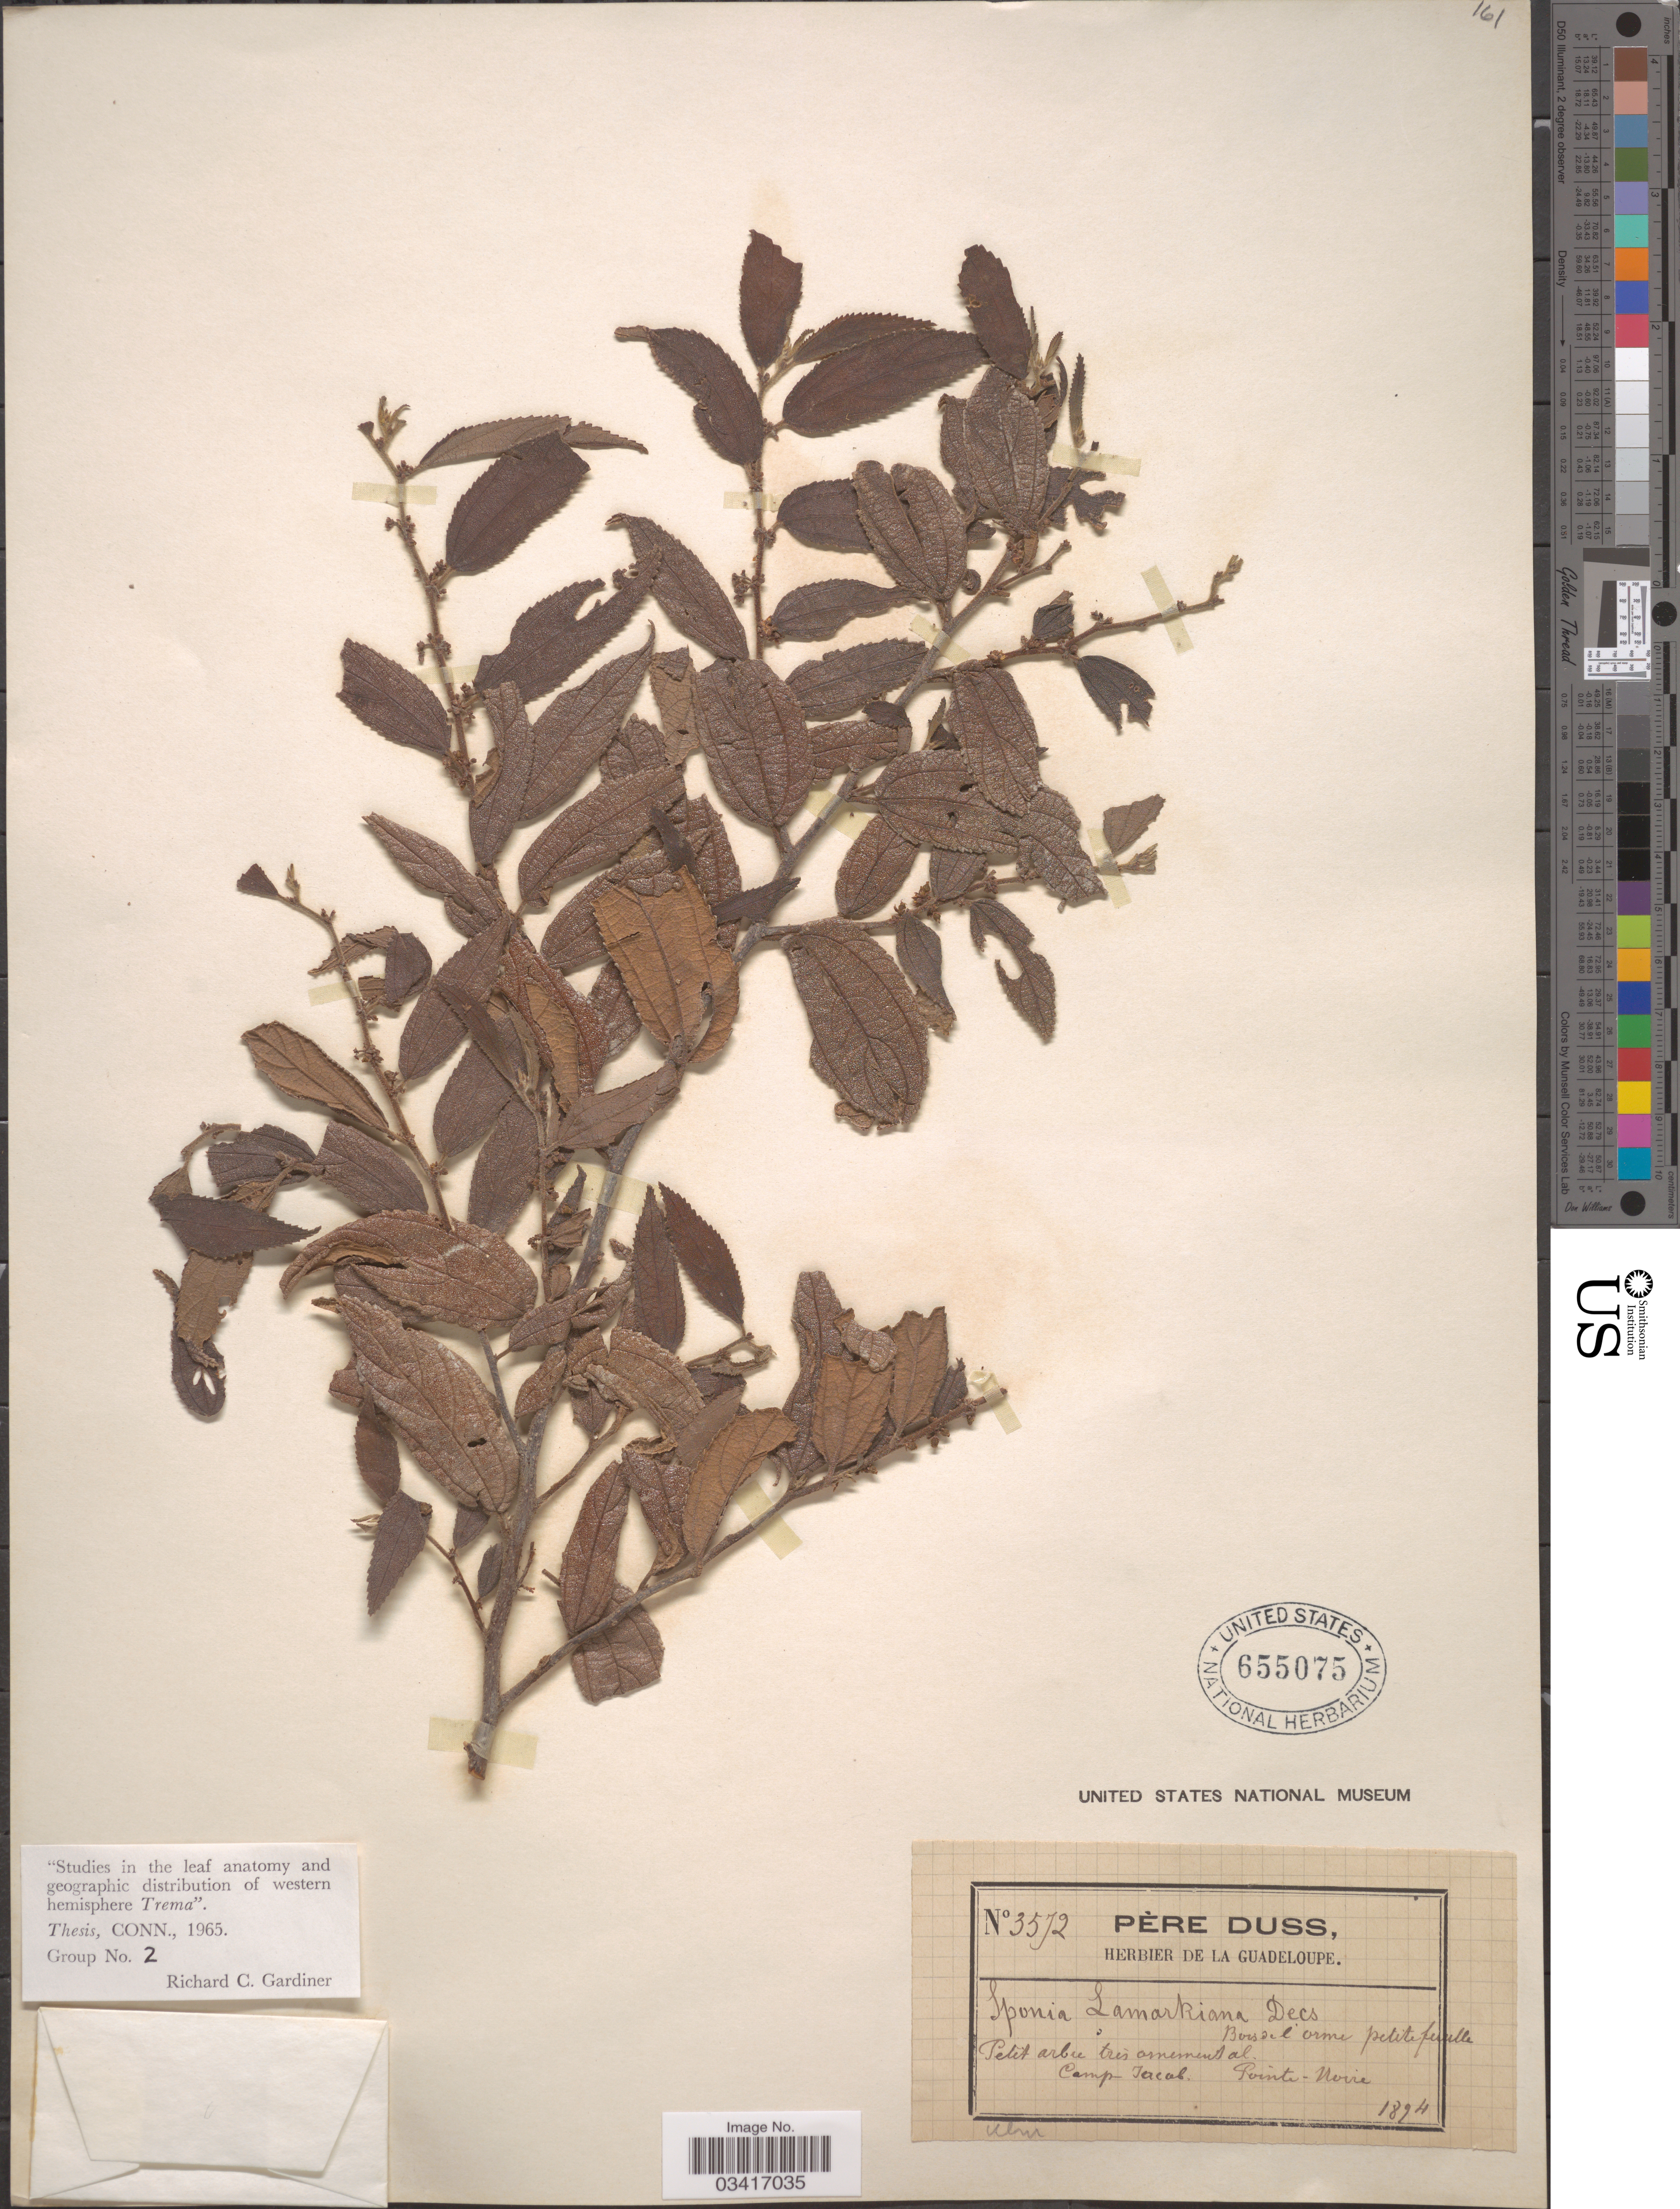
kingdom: Plantae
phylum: Tracheophyta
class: Magnoliopsida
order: Rosales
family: Cannabaceae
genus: Trema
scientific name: Trema lamarckianum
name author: (Schult.) Blume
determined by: Strong, Mark T., (BOT), Smithsonian Institution - National Museum of Natural History (UNITED STATES)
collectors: Père Duss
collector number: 3572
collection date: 1894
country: Guadeloupe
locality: Camp Jacob. Pointe-Noire.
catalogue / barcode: US 655075